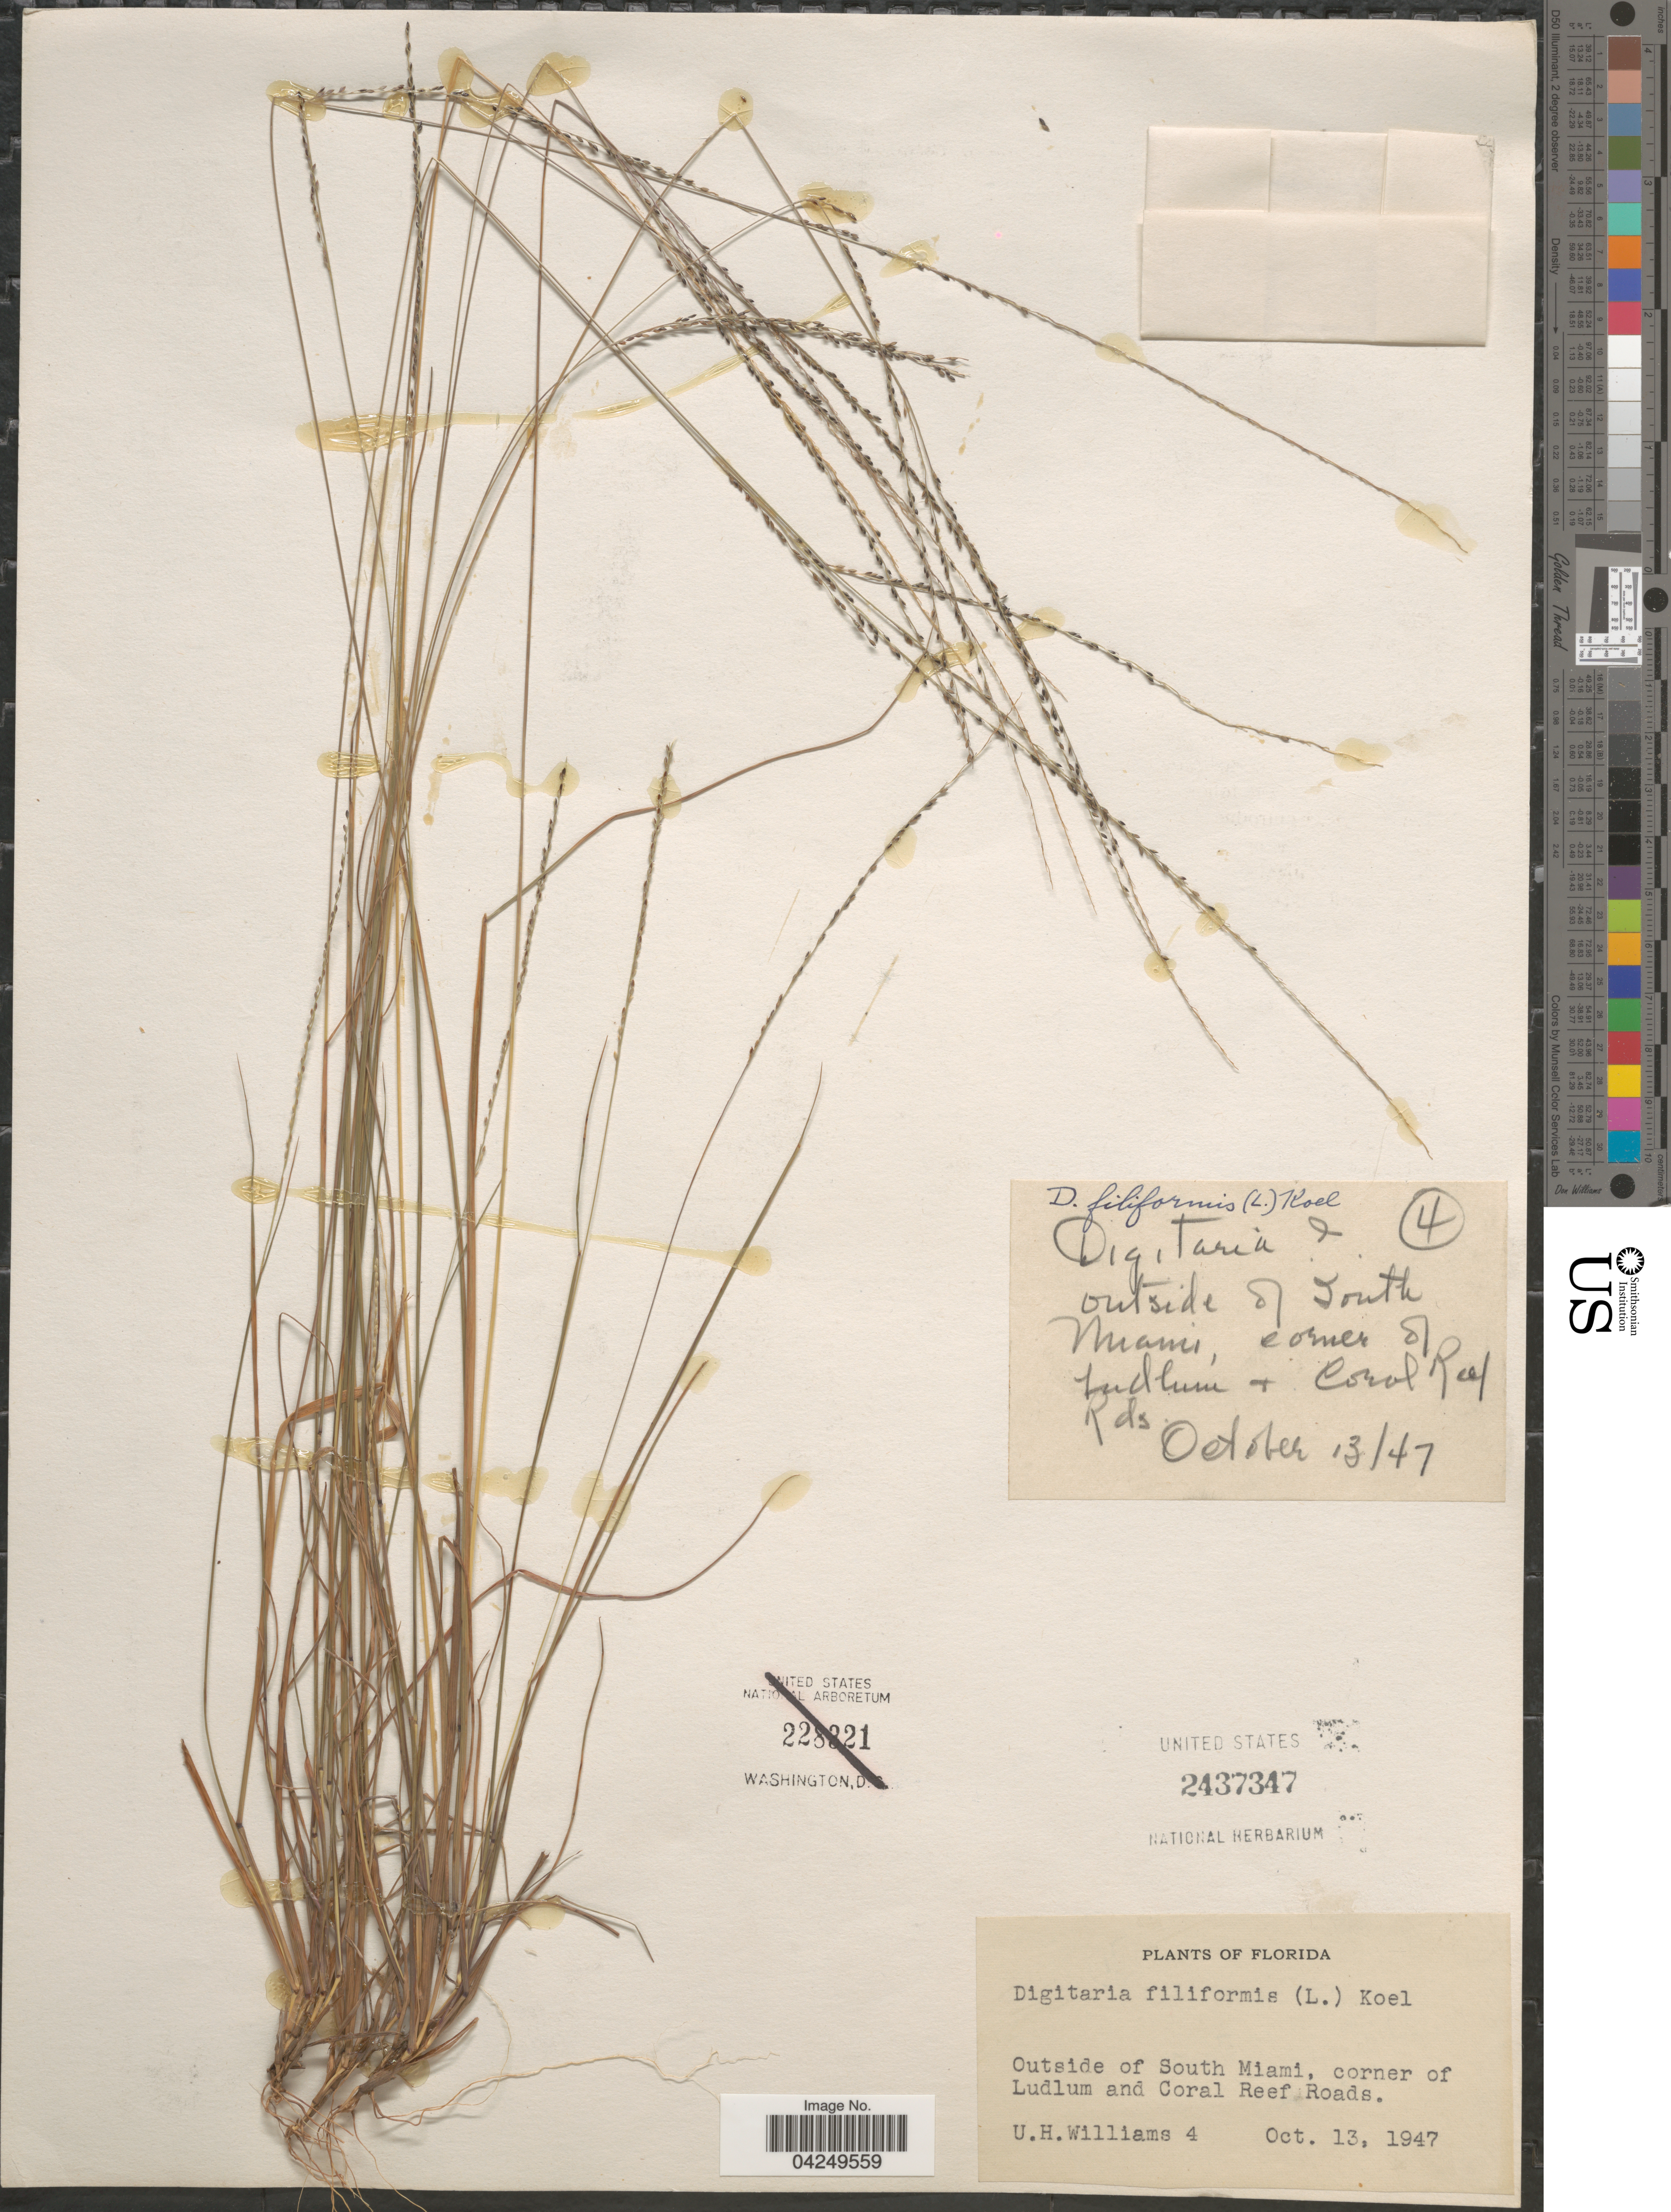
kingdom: Plantae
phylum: Tracheophyta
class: Liliopsida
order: Poales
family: Poaceae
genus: Digitaria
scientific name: Digitaria filiformis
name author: (L.) Koeler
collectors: U. Williams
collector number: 4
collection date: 1947-10-13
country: United States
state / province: Florida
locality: Outside of South Miami, corner of Ludlum and Coral Reef Roads.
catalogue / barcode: US 2437347